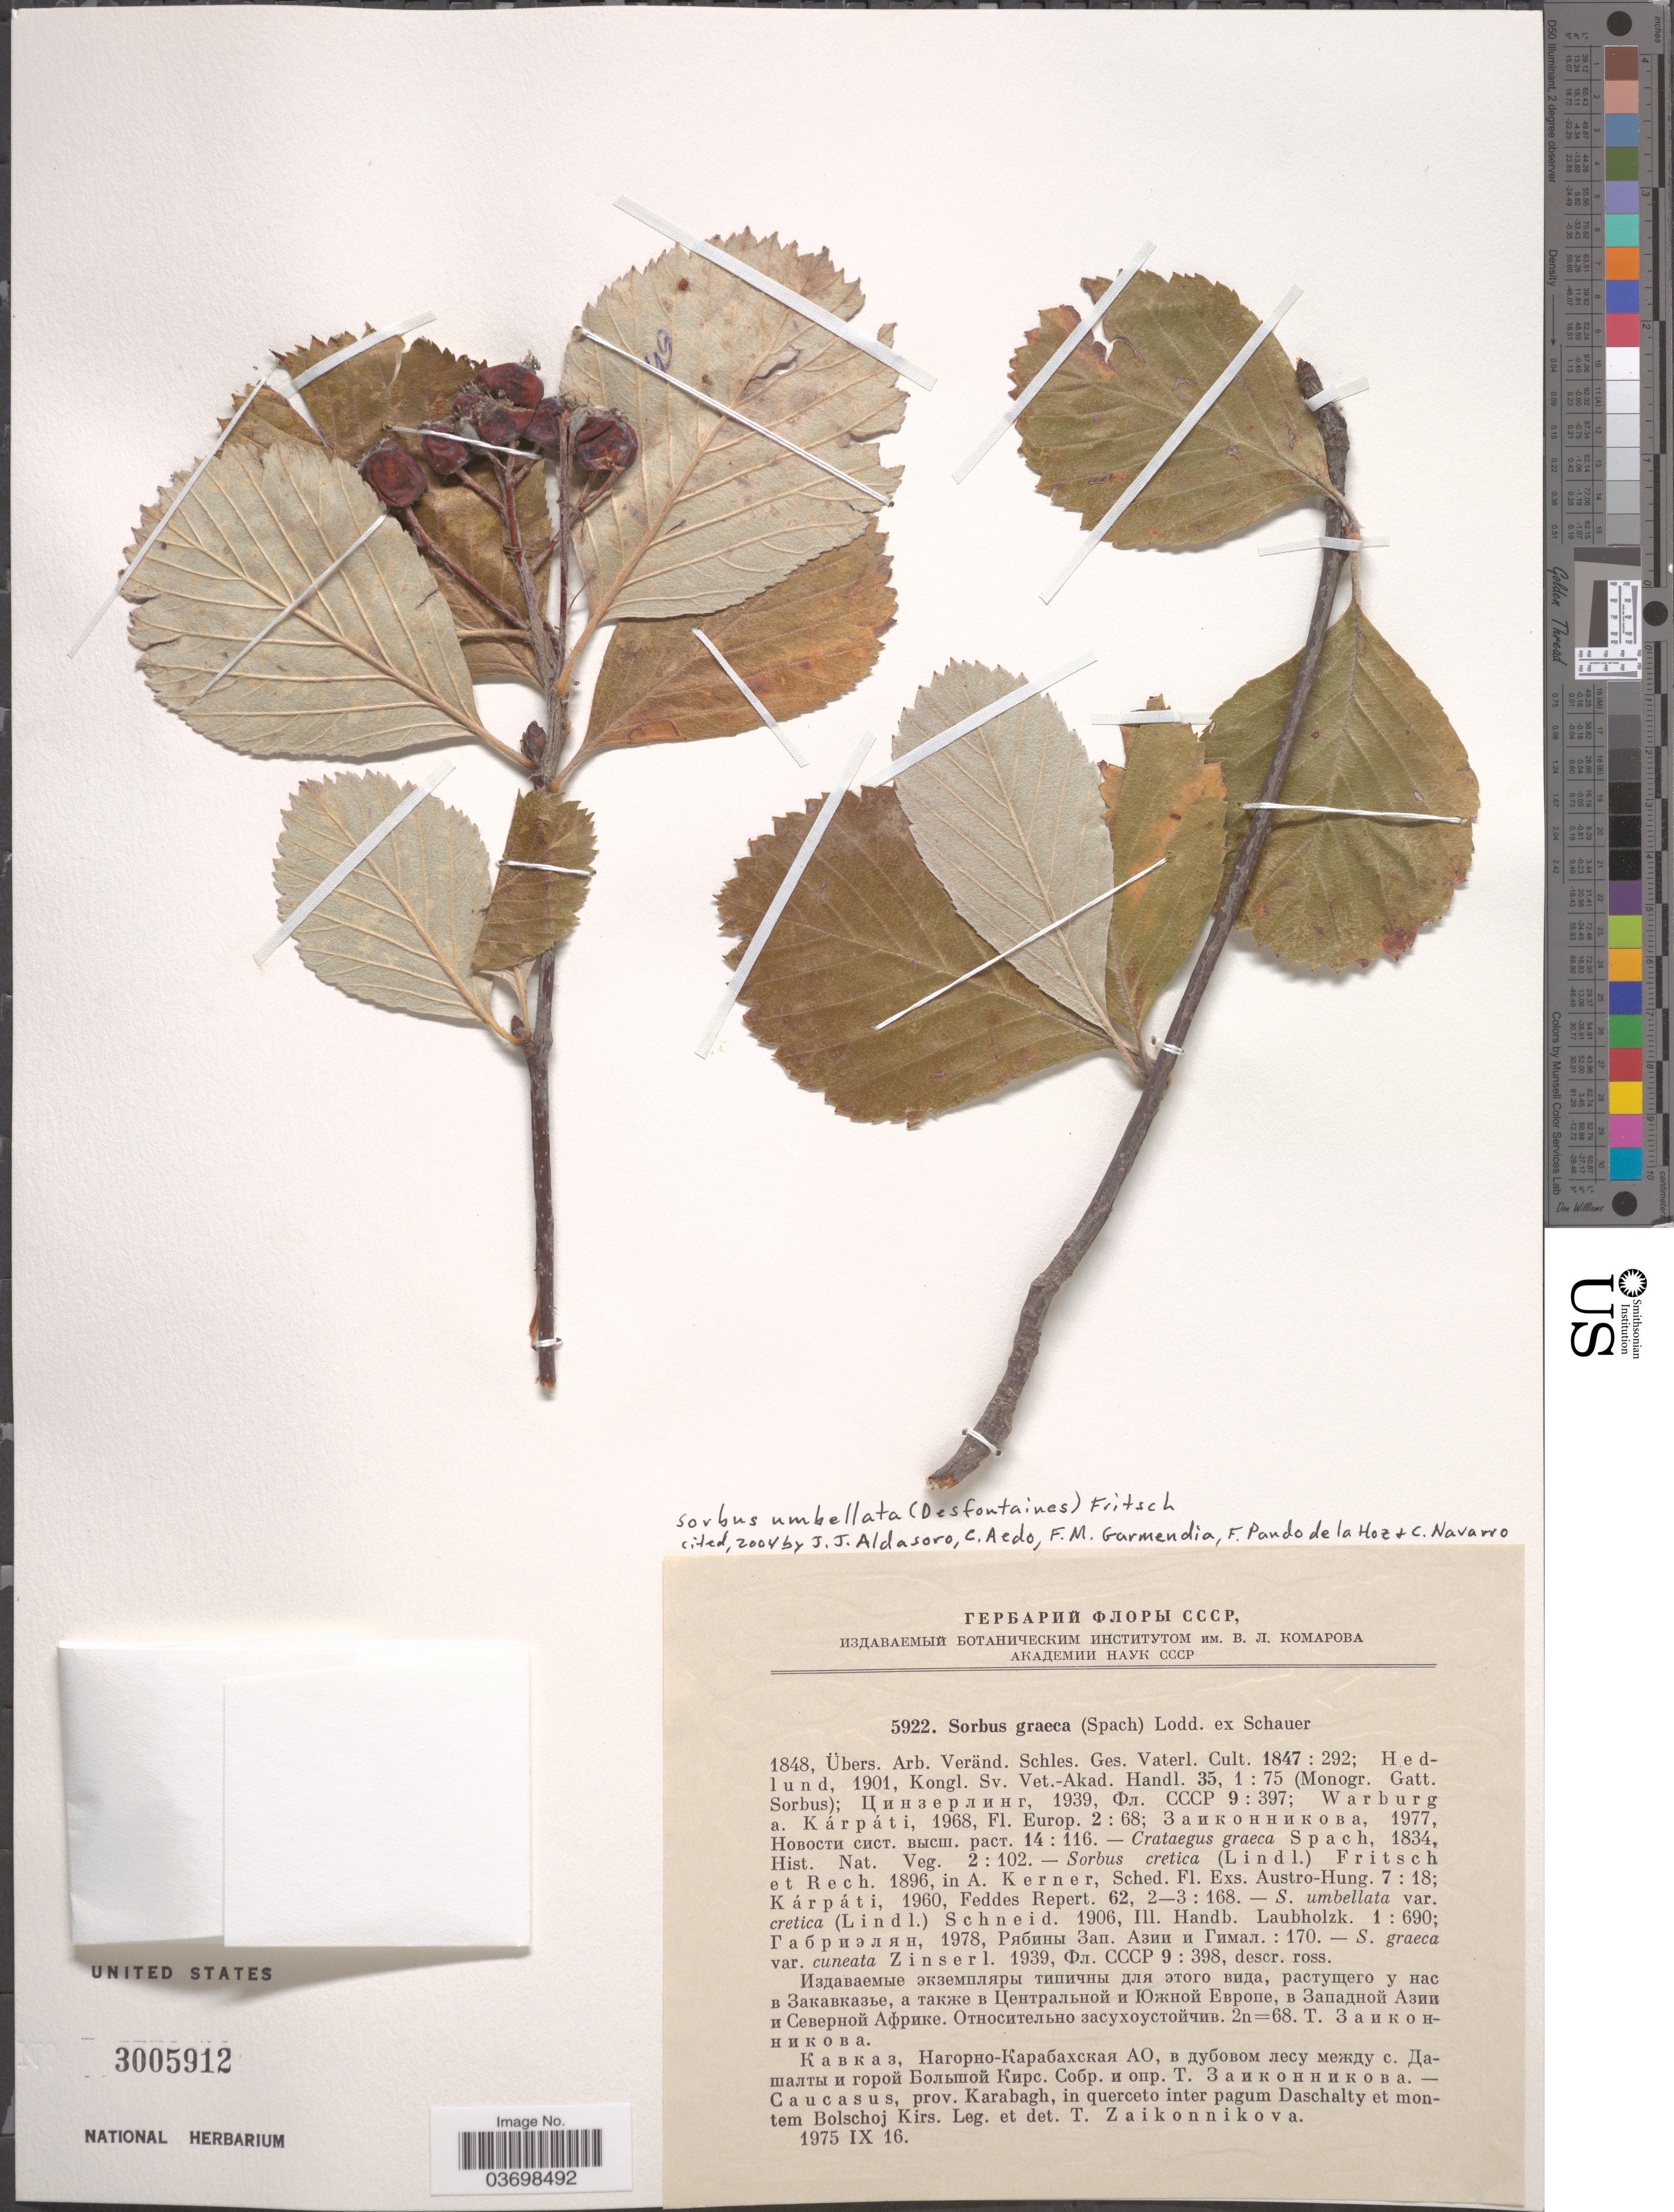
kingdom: Plantae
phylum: Tracheophyta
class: Magnoliopsida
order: Rosales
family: Rosaceae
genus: Sorbus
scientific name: Sorbus umbellata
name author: (Desf.) Fritsch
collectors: T. Zaikonnikova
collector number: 5922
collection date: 1975-09-16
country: Azerbaijan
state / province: Nagorno-Karabakh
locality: Prov. Karabagh, in querceto inter pagum Daschalty et montem Bolschoj Kirs.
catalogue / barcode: US 3005912